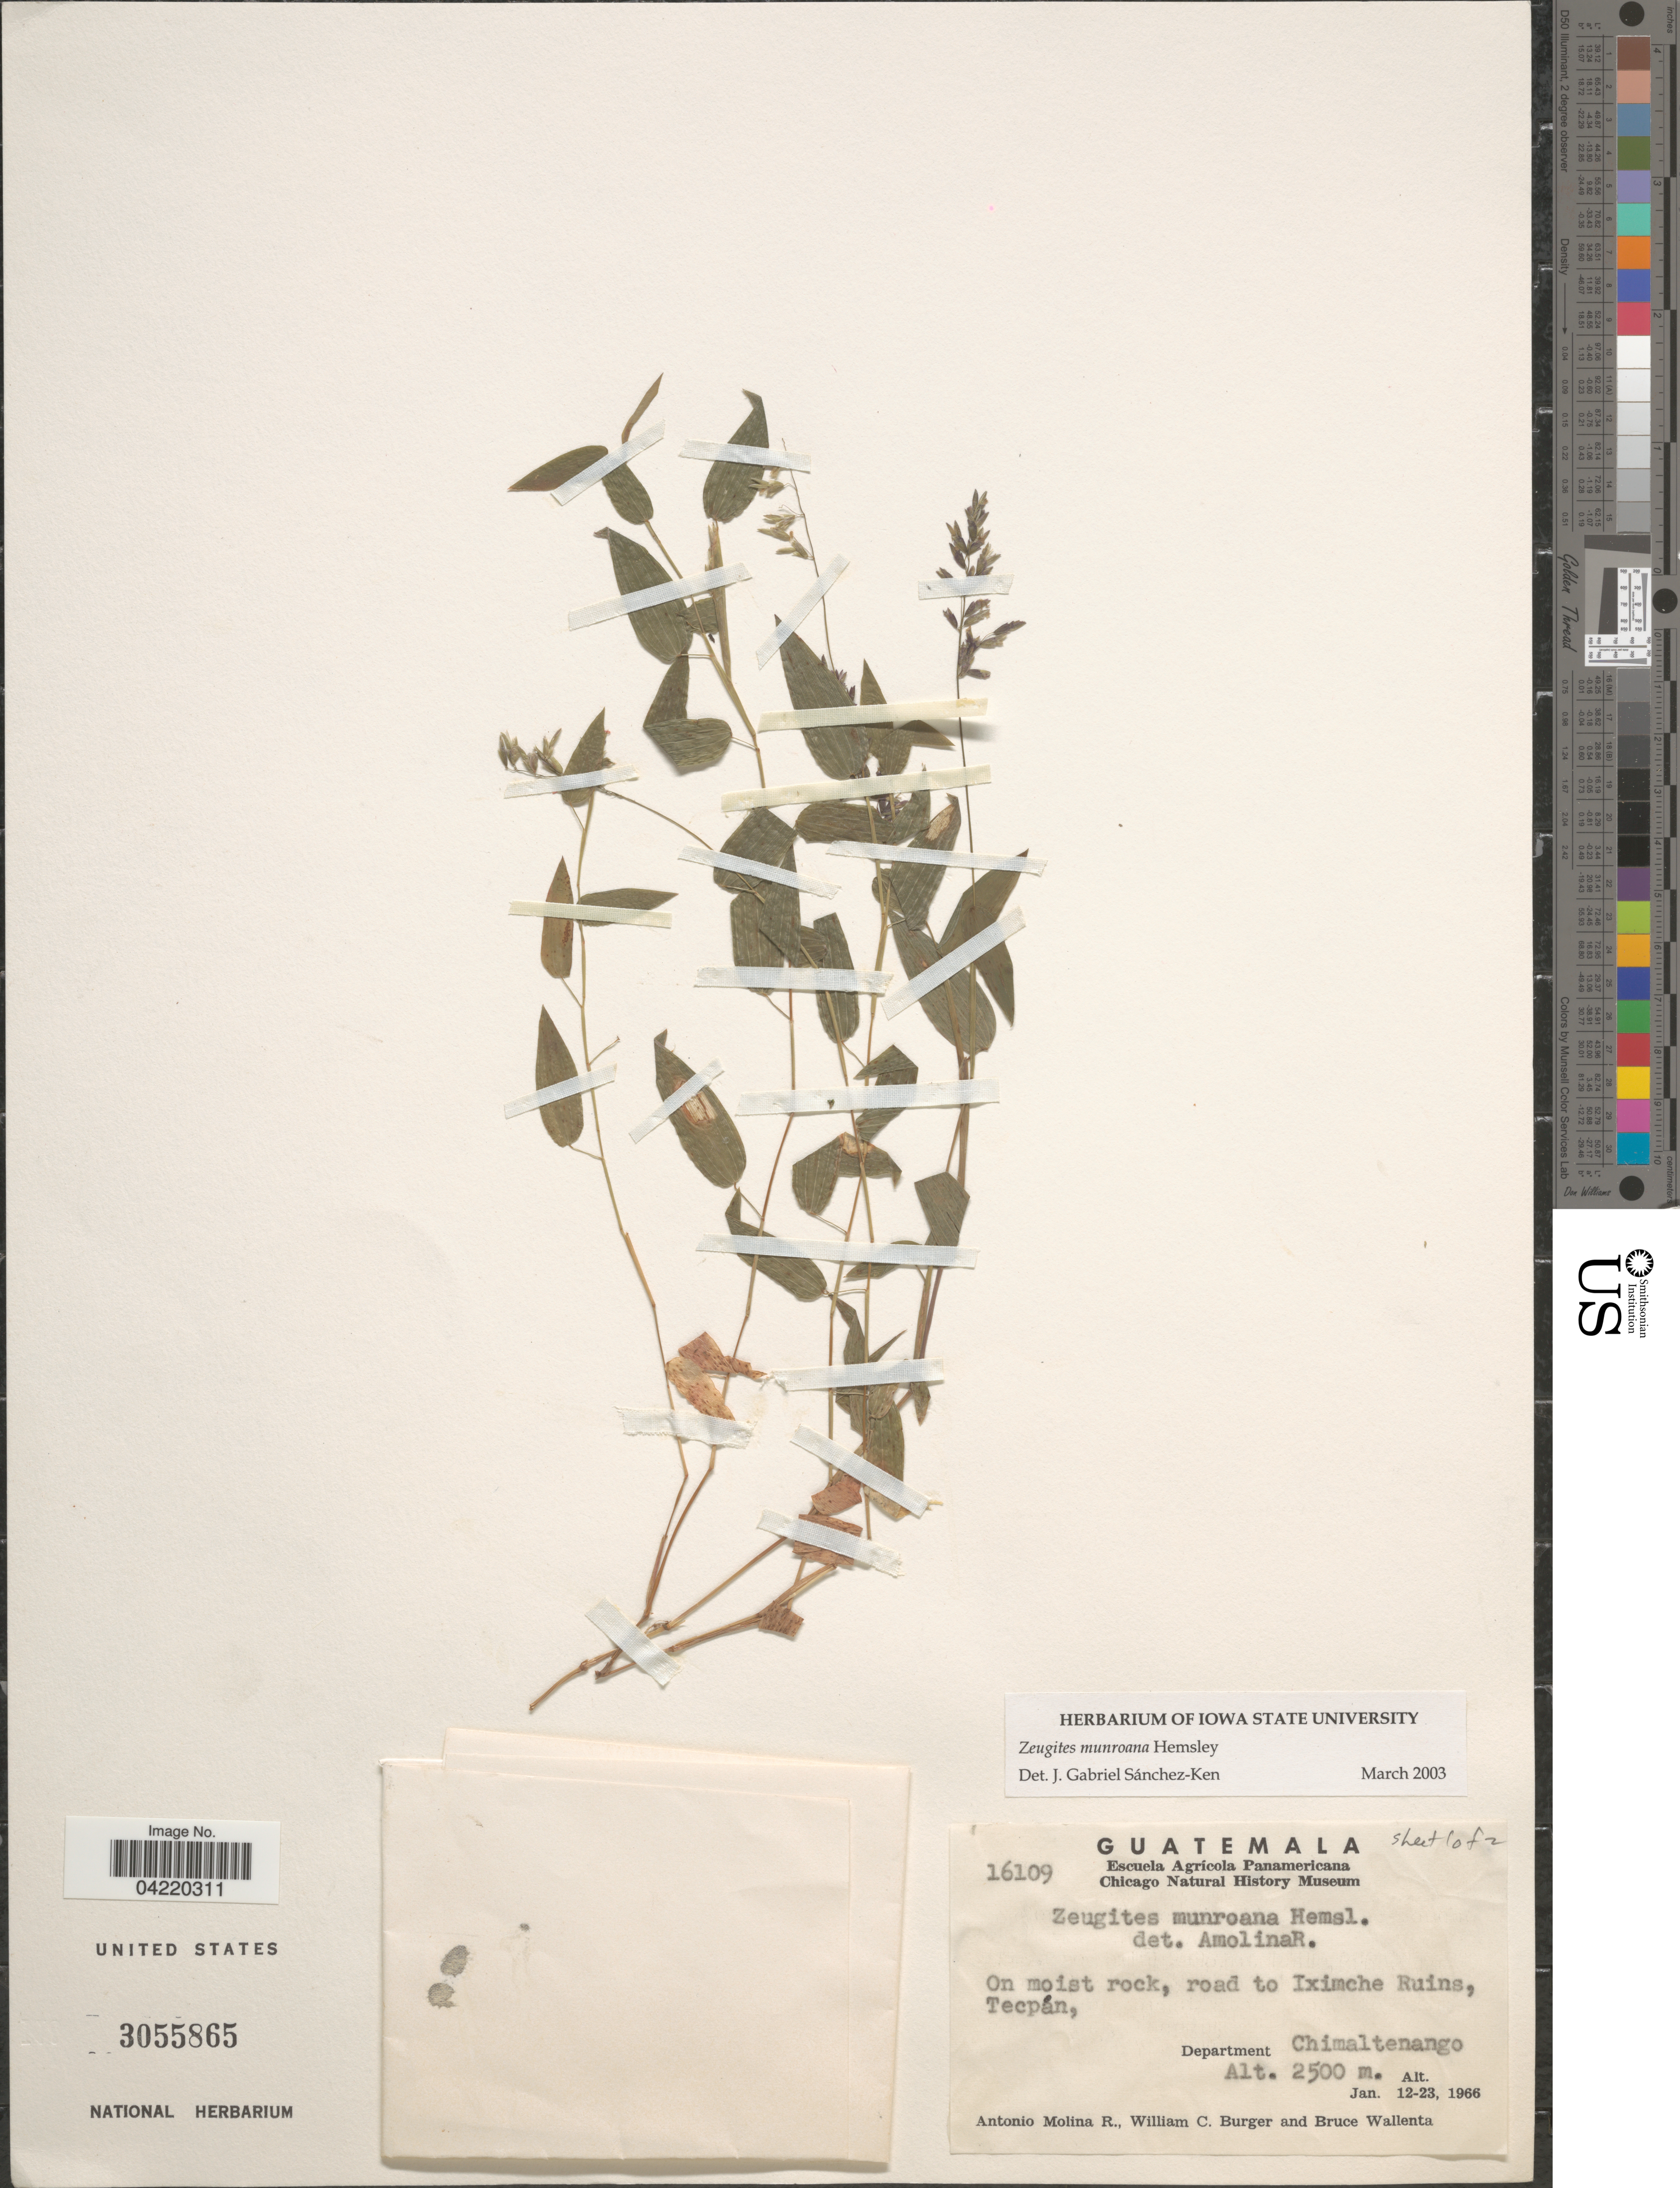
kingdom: Plantae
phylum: Tracheophyta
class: Liliopsida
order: Poales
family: Poaceae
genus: Zeugites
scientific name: Zeugites munroanus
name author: Hemsl.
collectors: A. Molina R., W. Burger & B. Wallenta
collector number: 16109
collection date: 1966-01-12/1966-01-23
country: Guatemala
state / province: Chimaltenango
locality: On moist rock, road to Iximche Ruins, Tecpán, Department Chimaltenango.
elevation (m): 2500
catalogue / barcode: US 3055865